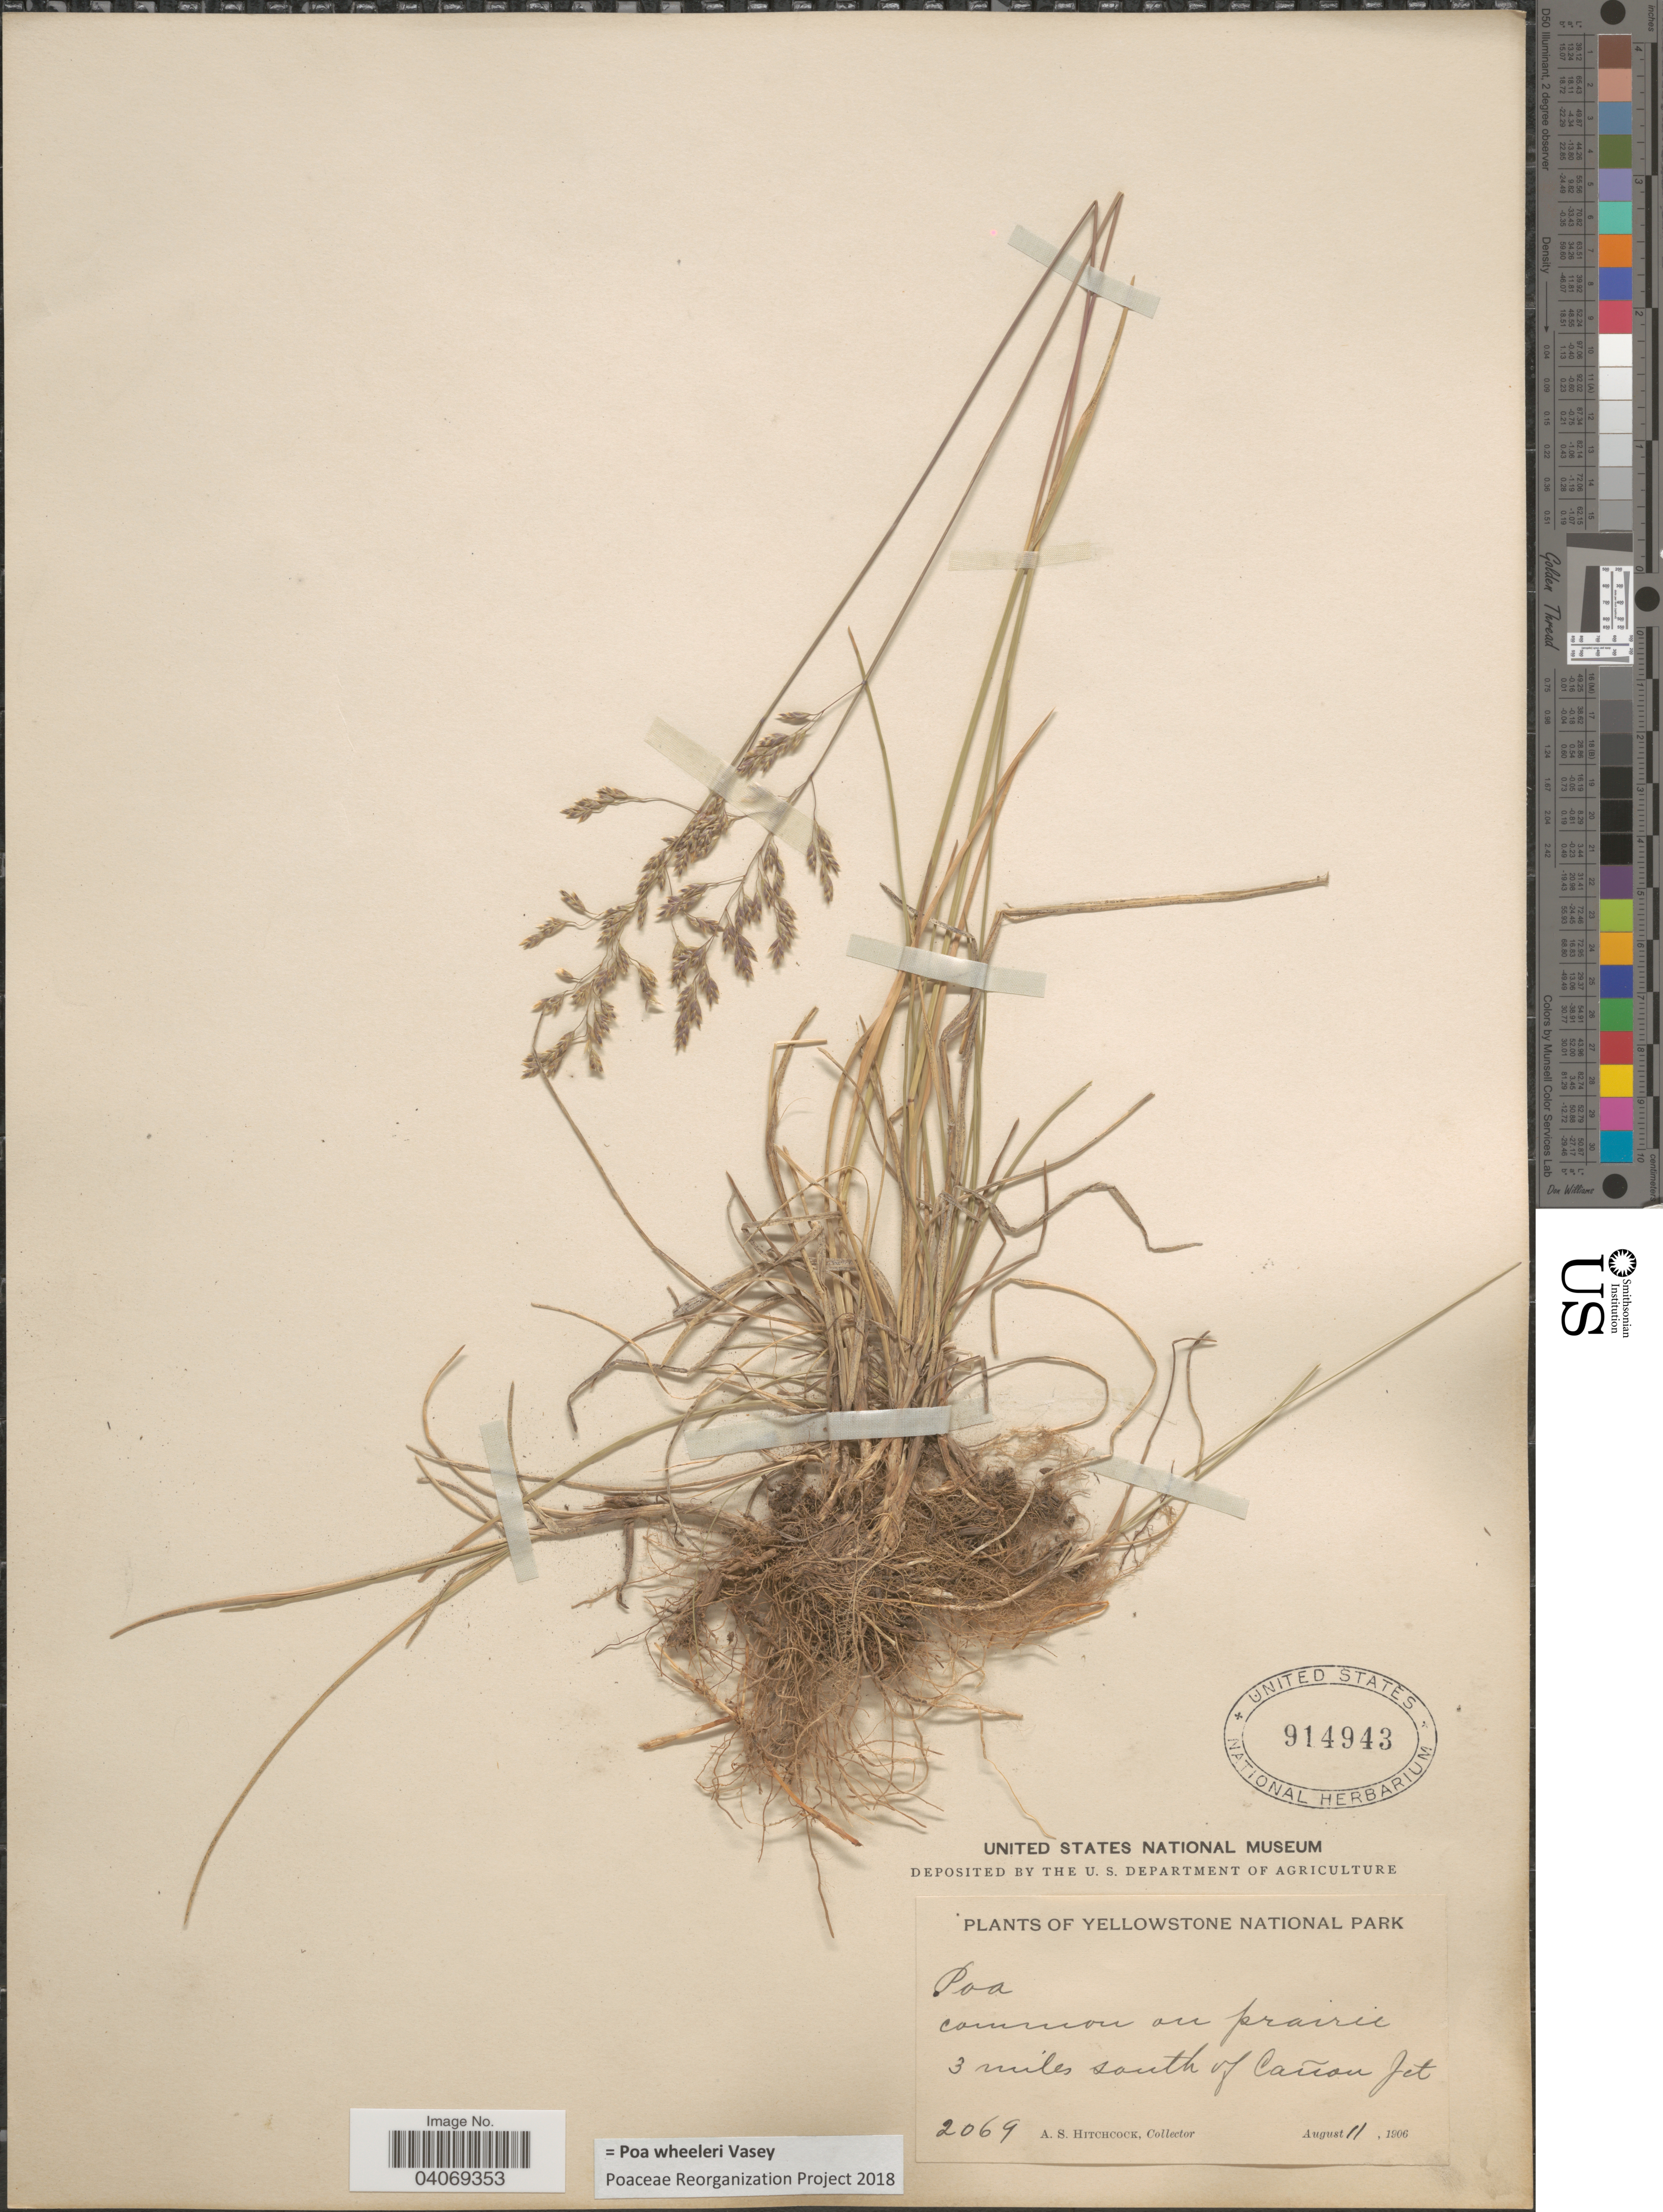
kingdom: Plantae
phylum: Tracheophyta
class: Liliopsida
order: Poales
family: Poaceae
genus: Poa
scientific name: Poa wheeleri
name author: Vasey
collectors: A. S. Hitchcock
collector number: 2069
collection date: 1906-08-11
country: United States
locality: Yellowstone National Park. Common on prairie 3 miles south of cañon Jet.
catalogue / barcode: US 914943